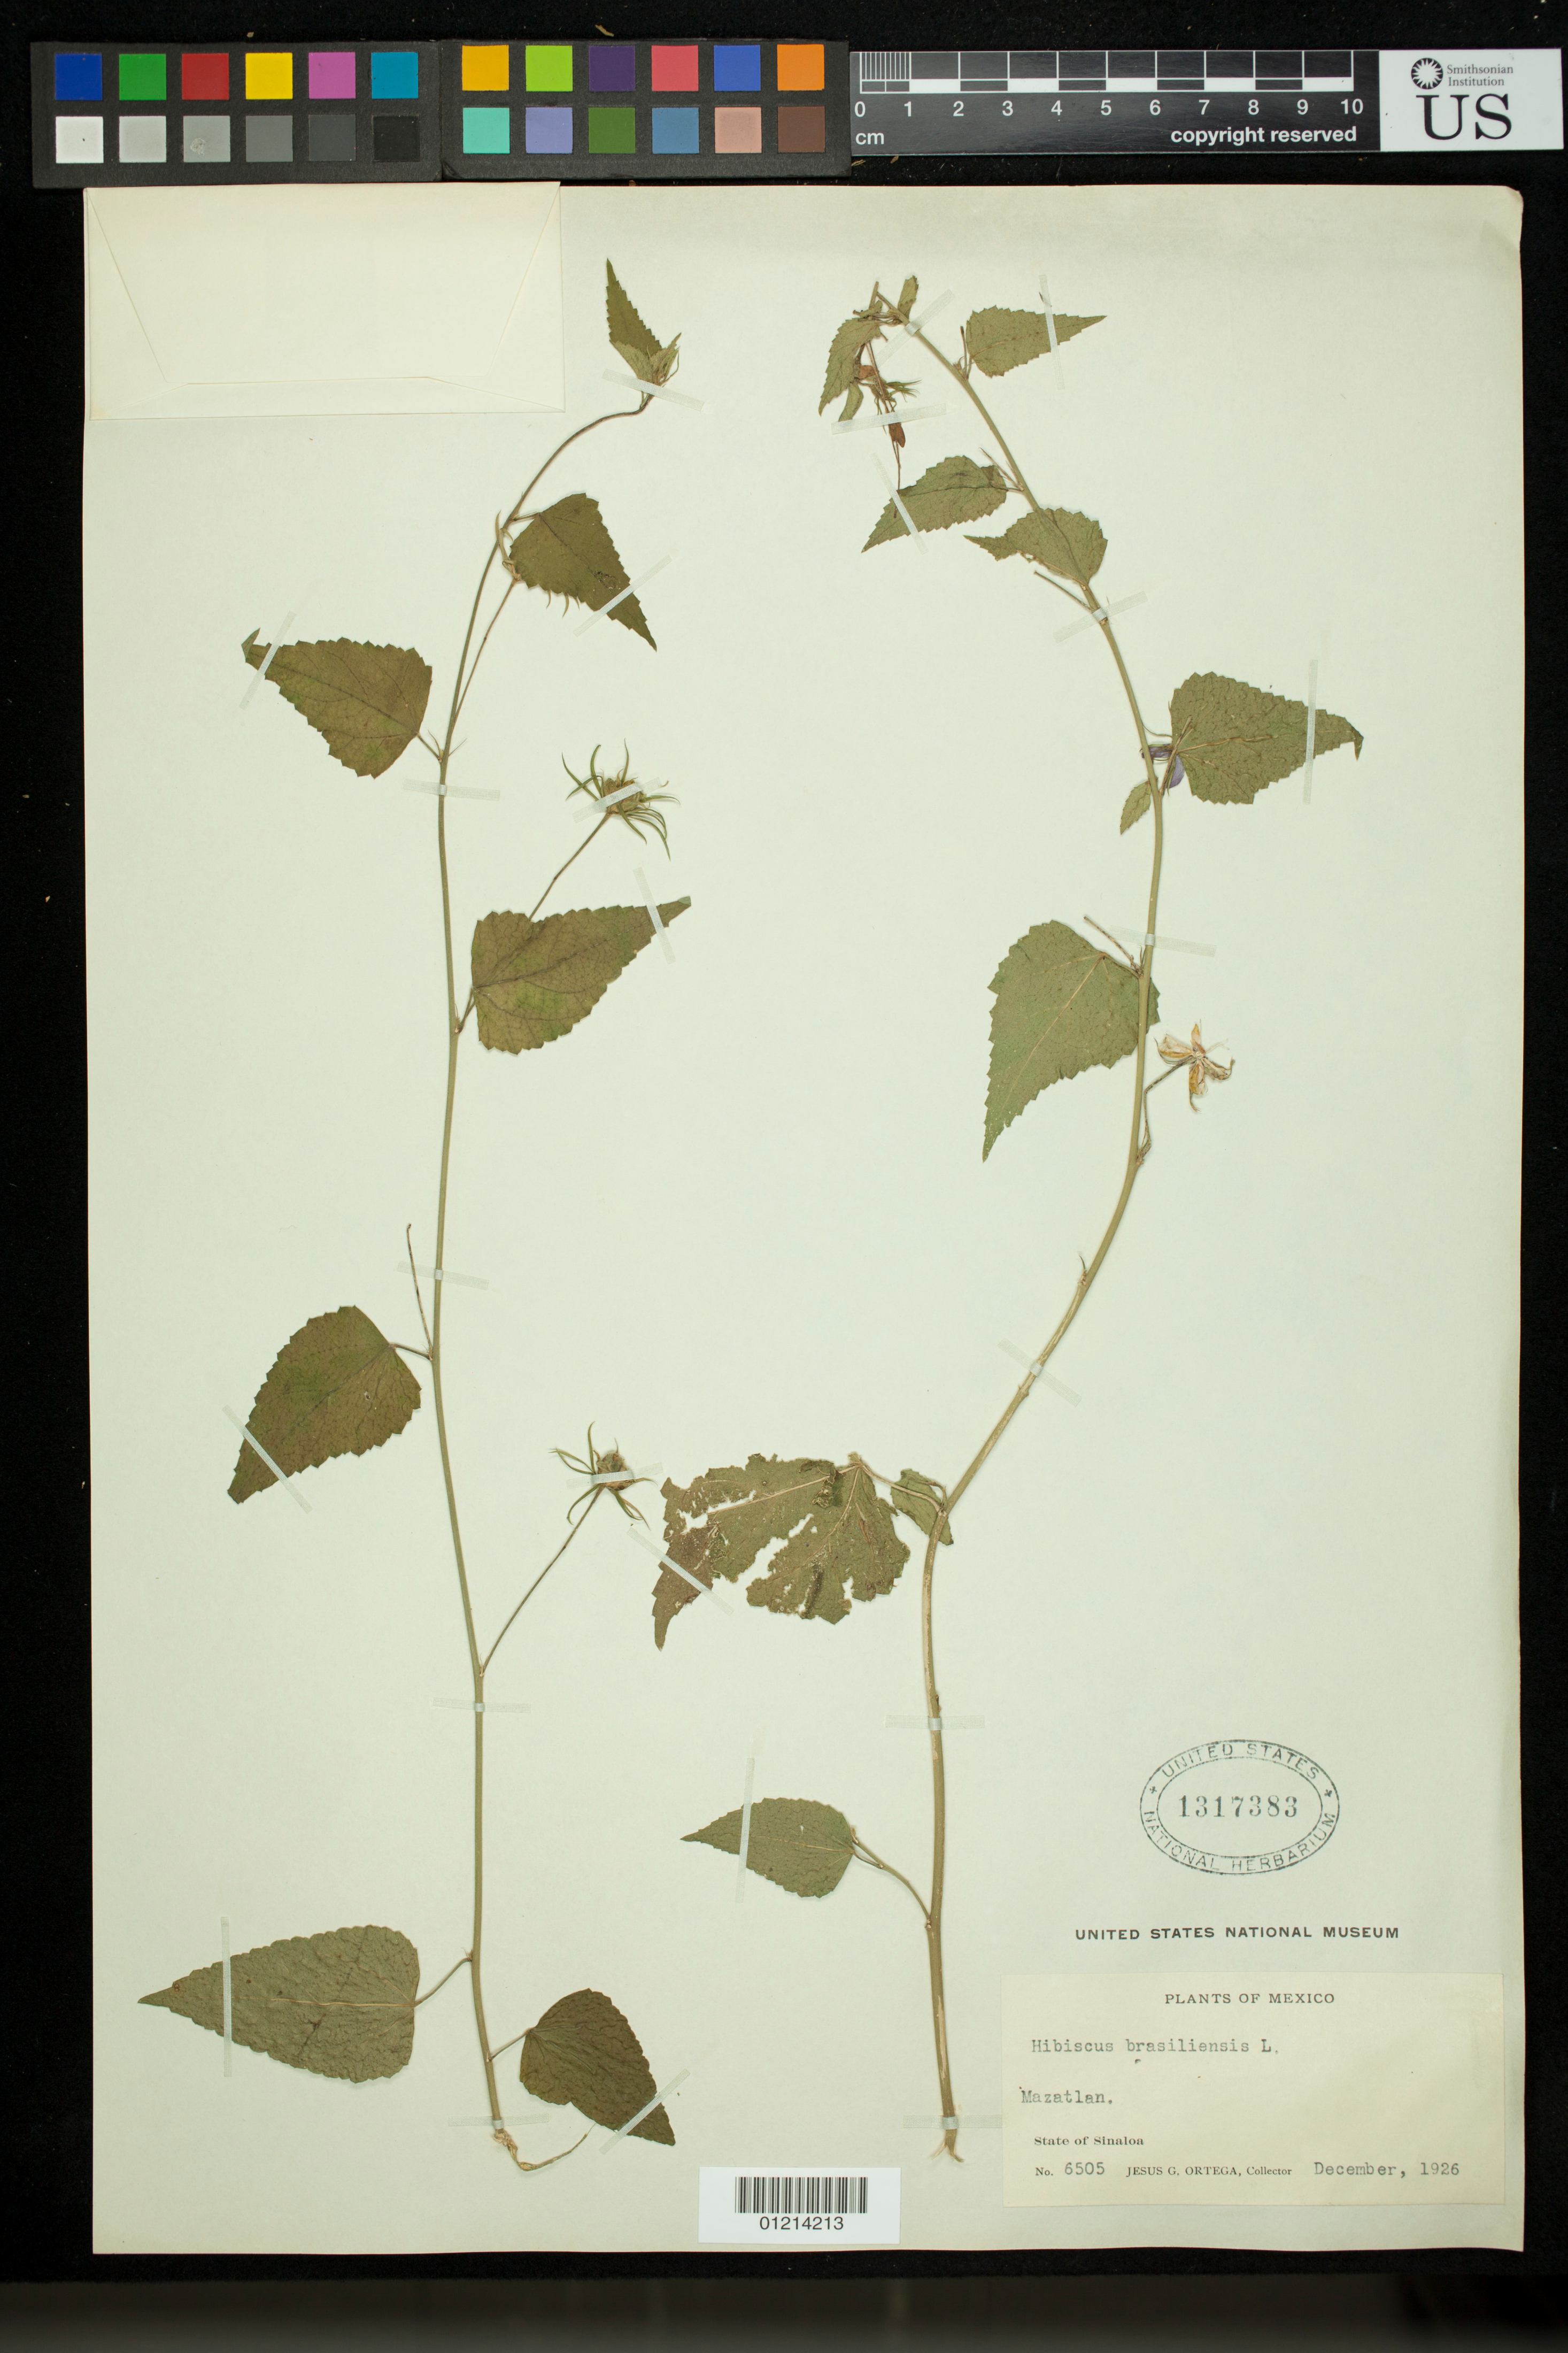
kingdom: Plantae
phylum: Tracheophyta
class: Magnoliopsida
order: Malvales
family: Malvaceae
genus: Hibiscus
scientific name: Hibiscus phoeniceus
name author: Jacq.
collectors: J. Ortega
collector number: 6505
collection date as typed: Dec 1926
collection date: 1926-12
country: Mexico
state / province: Sinaloa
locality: State of Sinaloa, Mazatlan.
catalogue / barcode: US 1317383